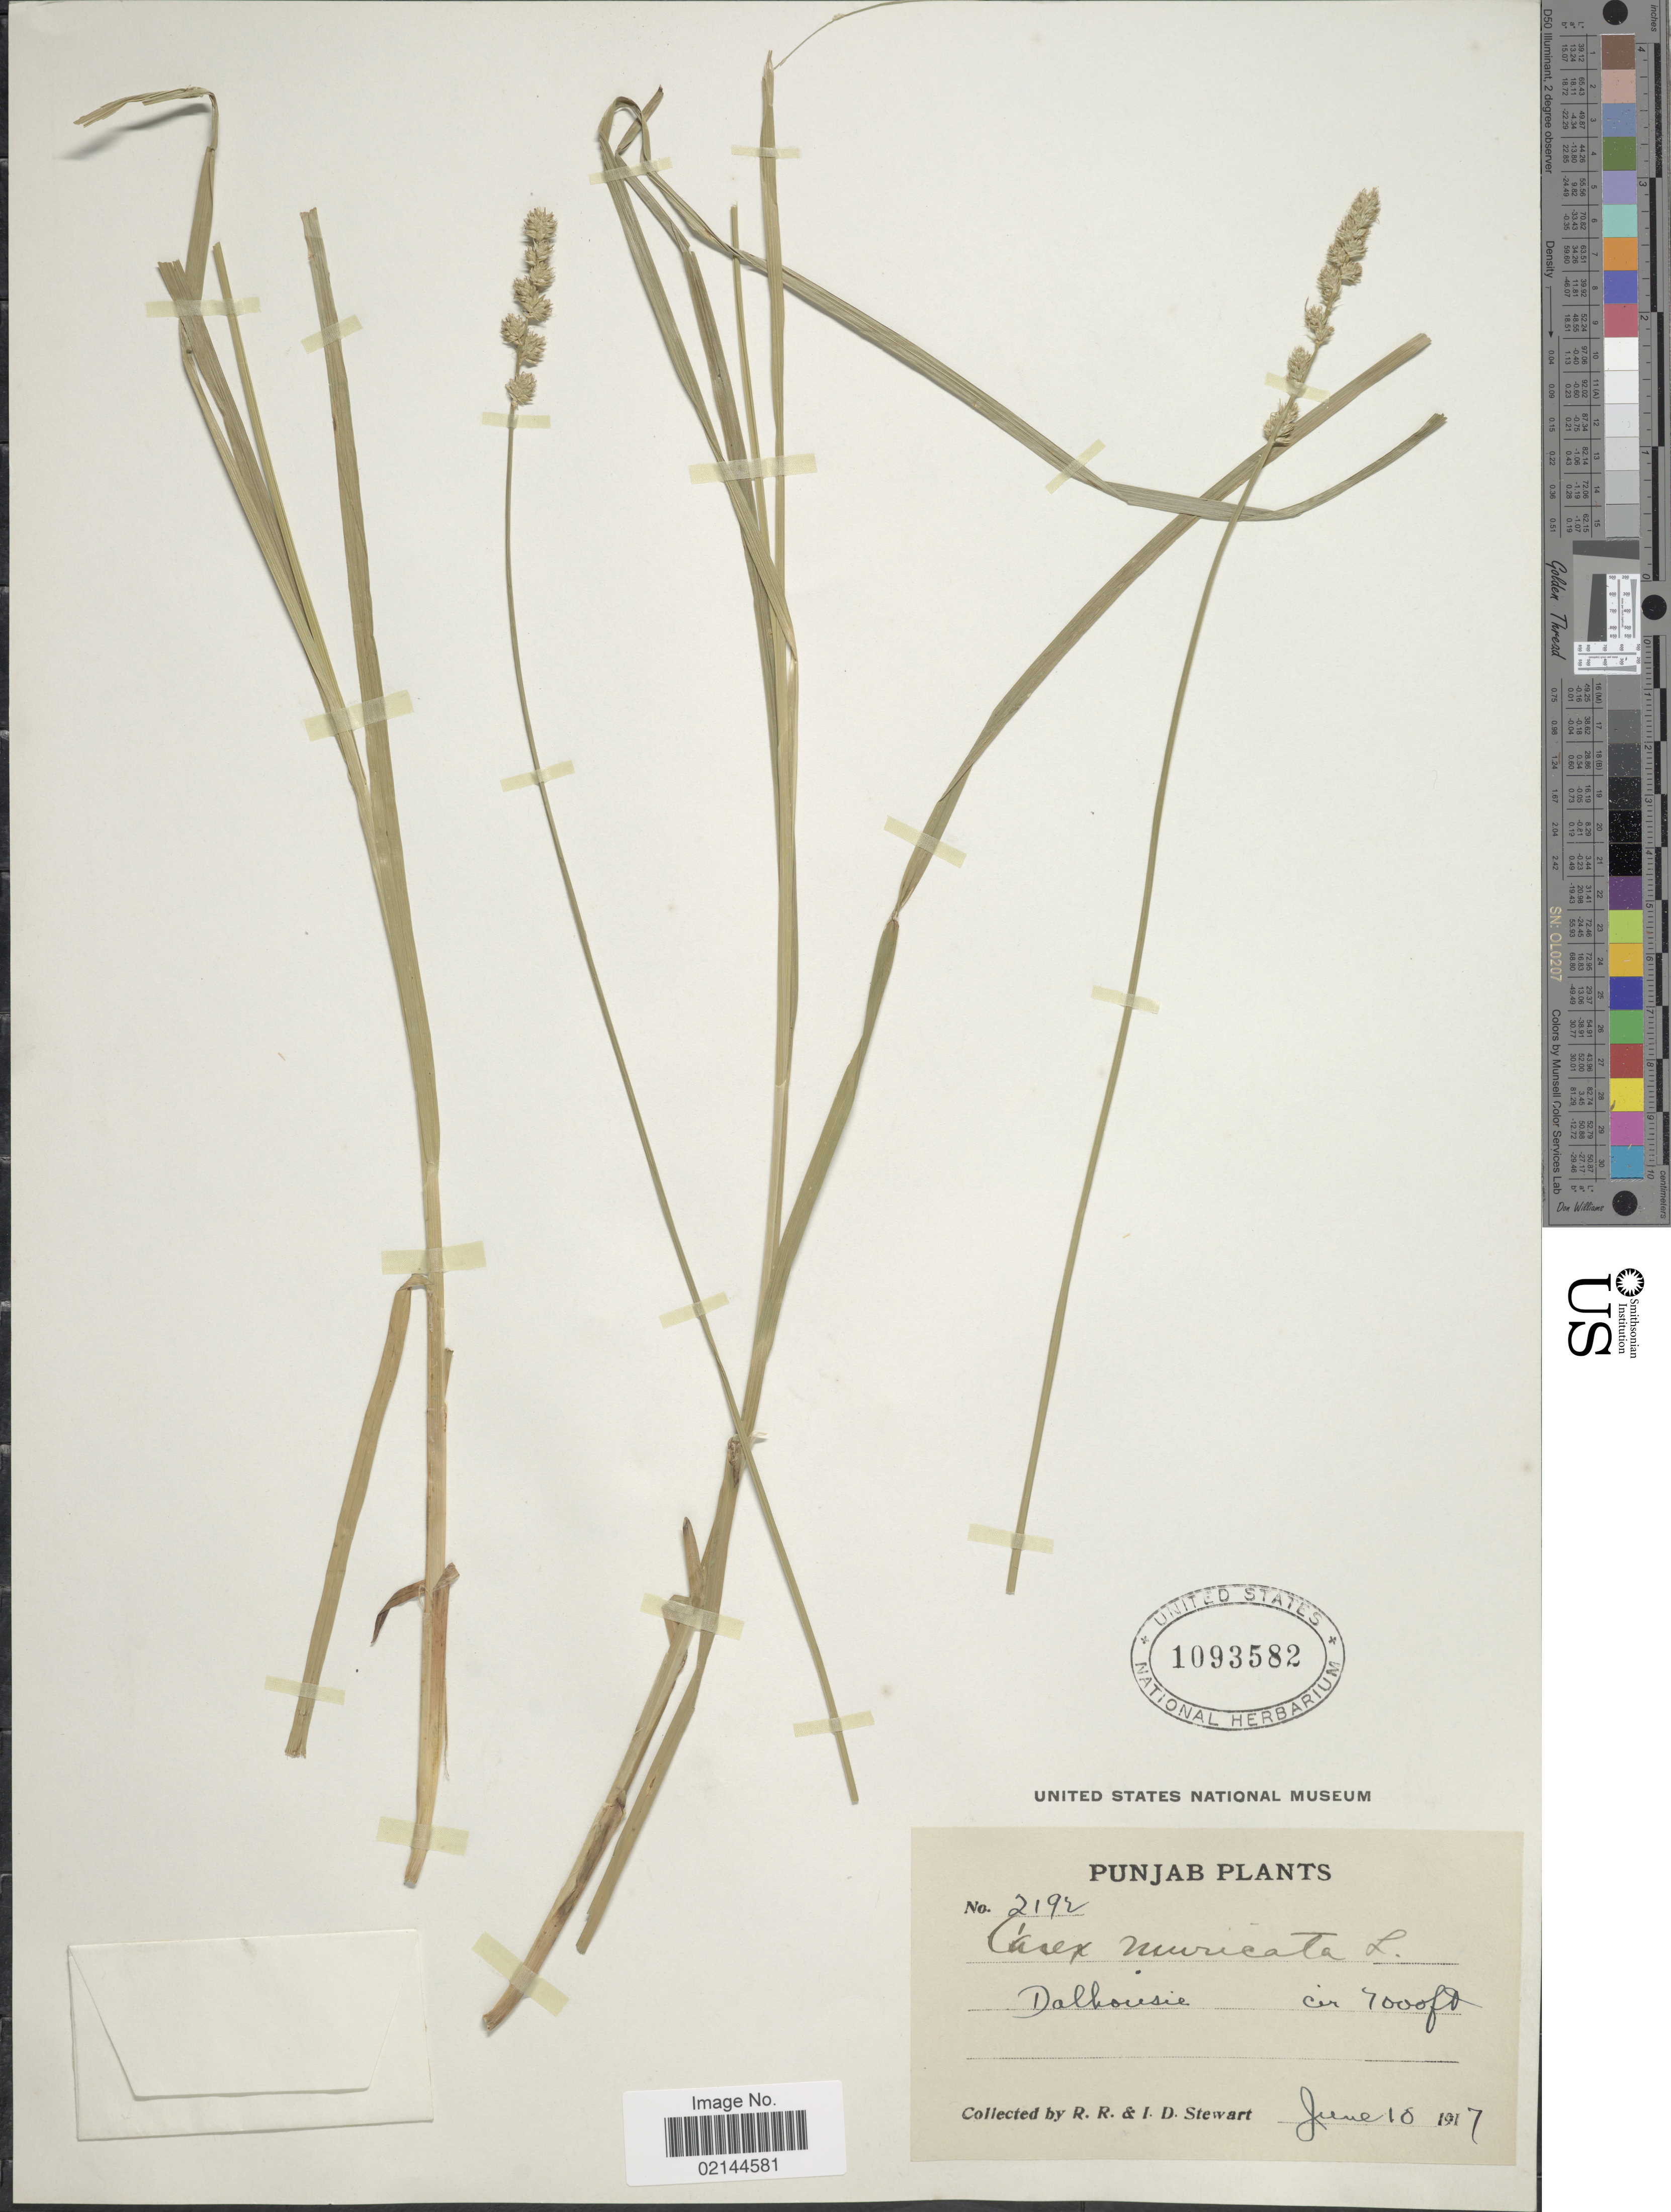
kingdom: Plantae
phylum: Tracheophyta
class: Liliopsida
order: Poales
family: Cyperaceae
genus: Carex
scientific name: Carex foliosa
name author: D. Don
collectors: R. R. Stewart & I. Stewart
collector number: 2192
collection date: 1917-06-10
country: India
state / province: Himachal Pradesh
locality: Dalhousie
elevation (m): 2134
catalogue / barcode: US 1093582